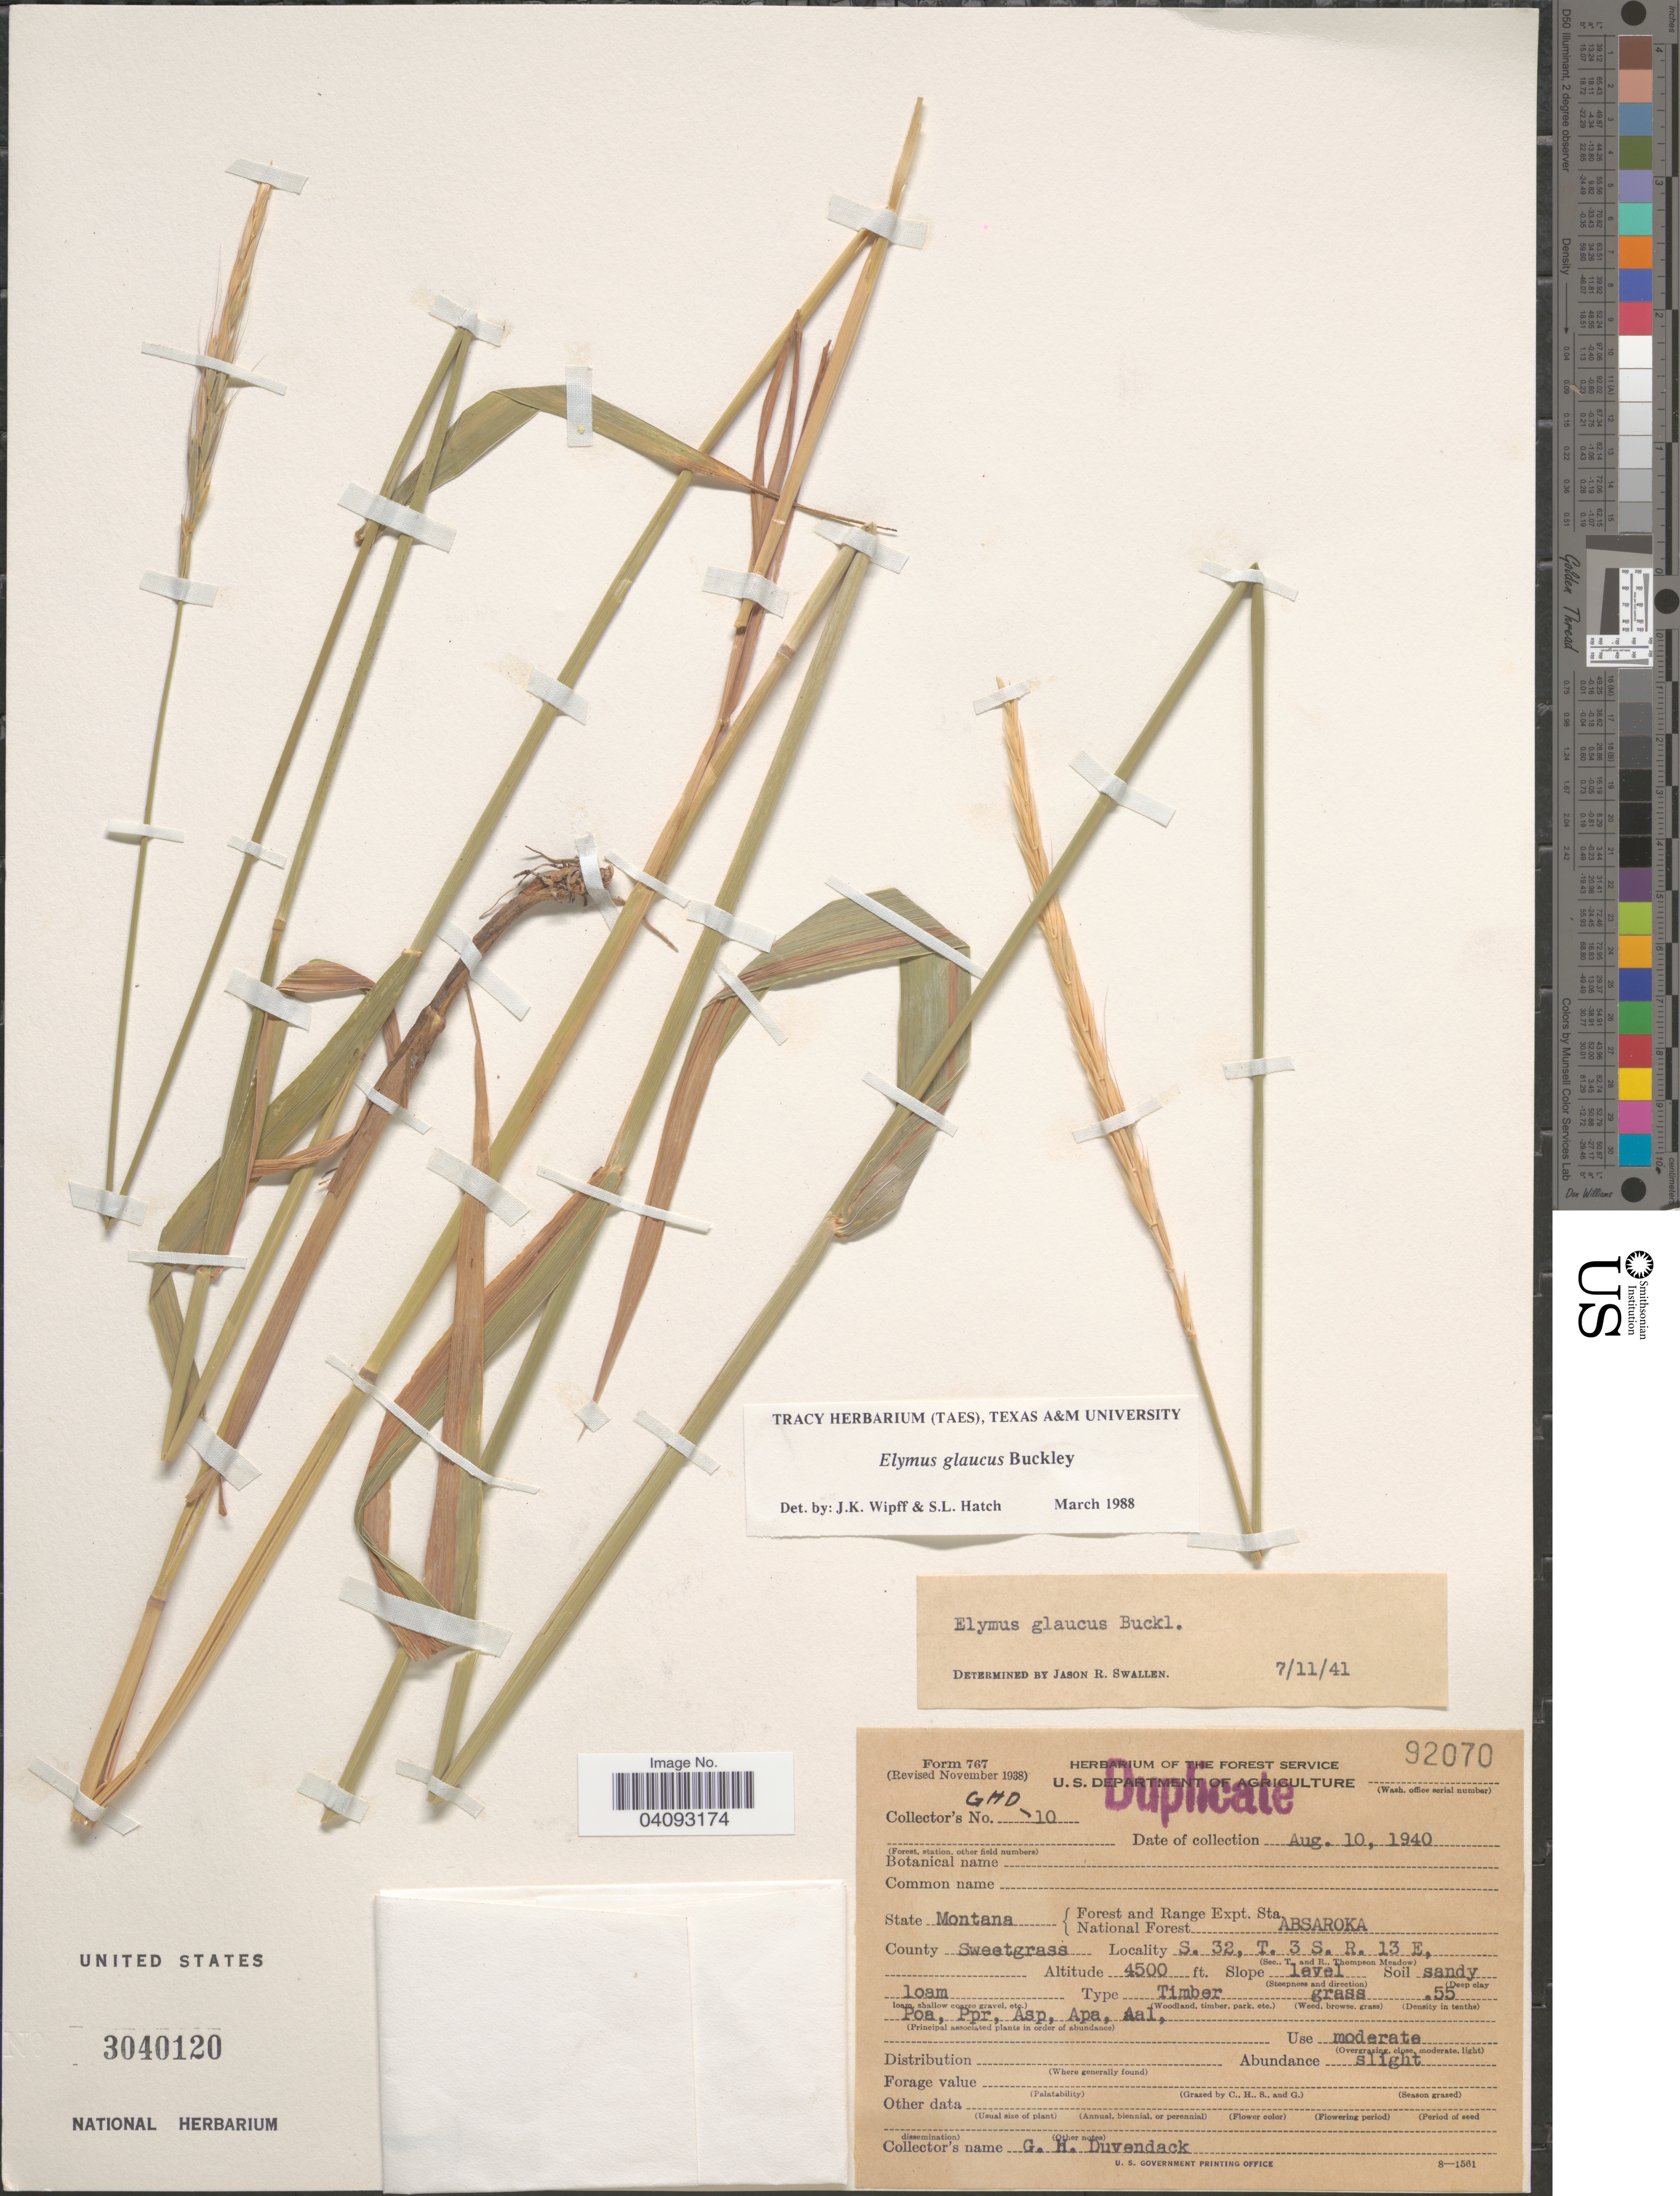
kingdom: Plantae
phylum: Tracheophyta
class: Liliopsida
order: Poales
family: Poaceae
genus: Elymus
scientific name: Elymus glaucus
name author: Buckley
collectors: G. Duvendack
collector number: GHD-10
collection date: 1940-08-10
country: United States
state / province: Montana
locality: Forest and Range Expt. Sta National Forest Absaroka. County Sweetgrass. S. 32, T. 3 S. R. 13 E.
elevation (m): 1372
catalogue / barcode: US 3040120